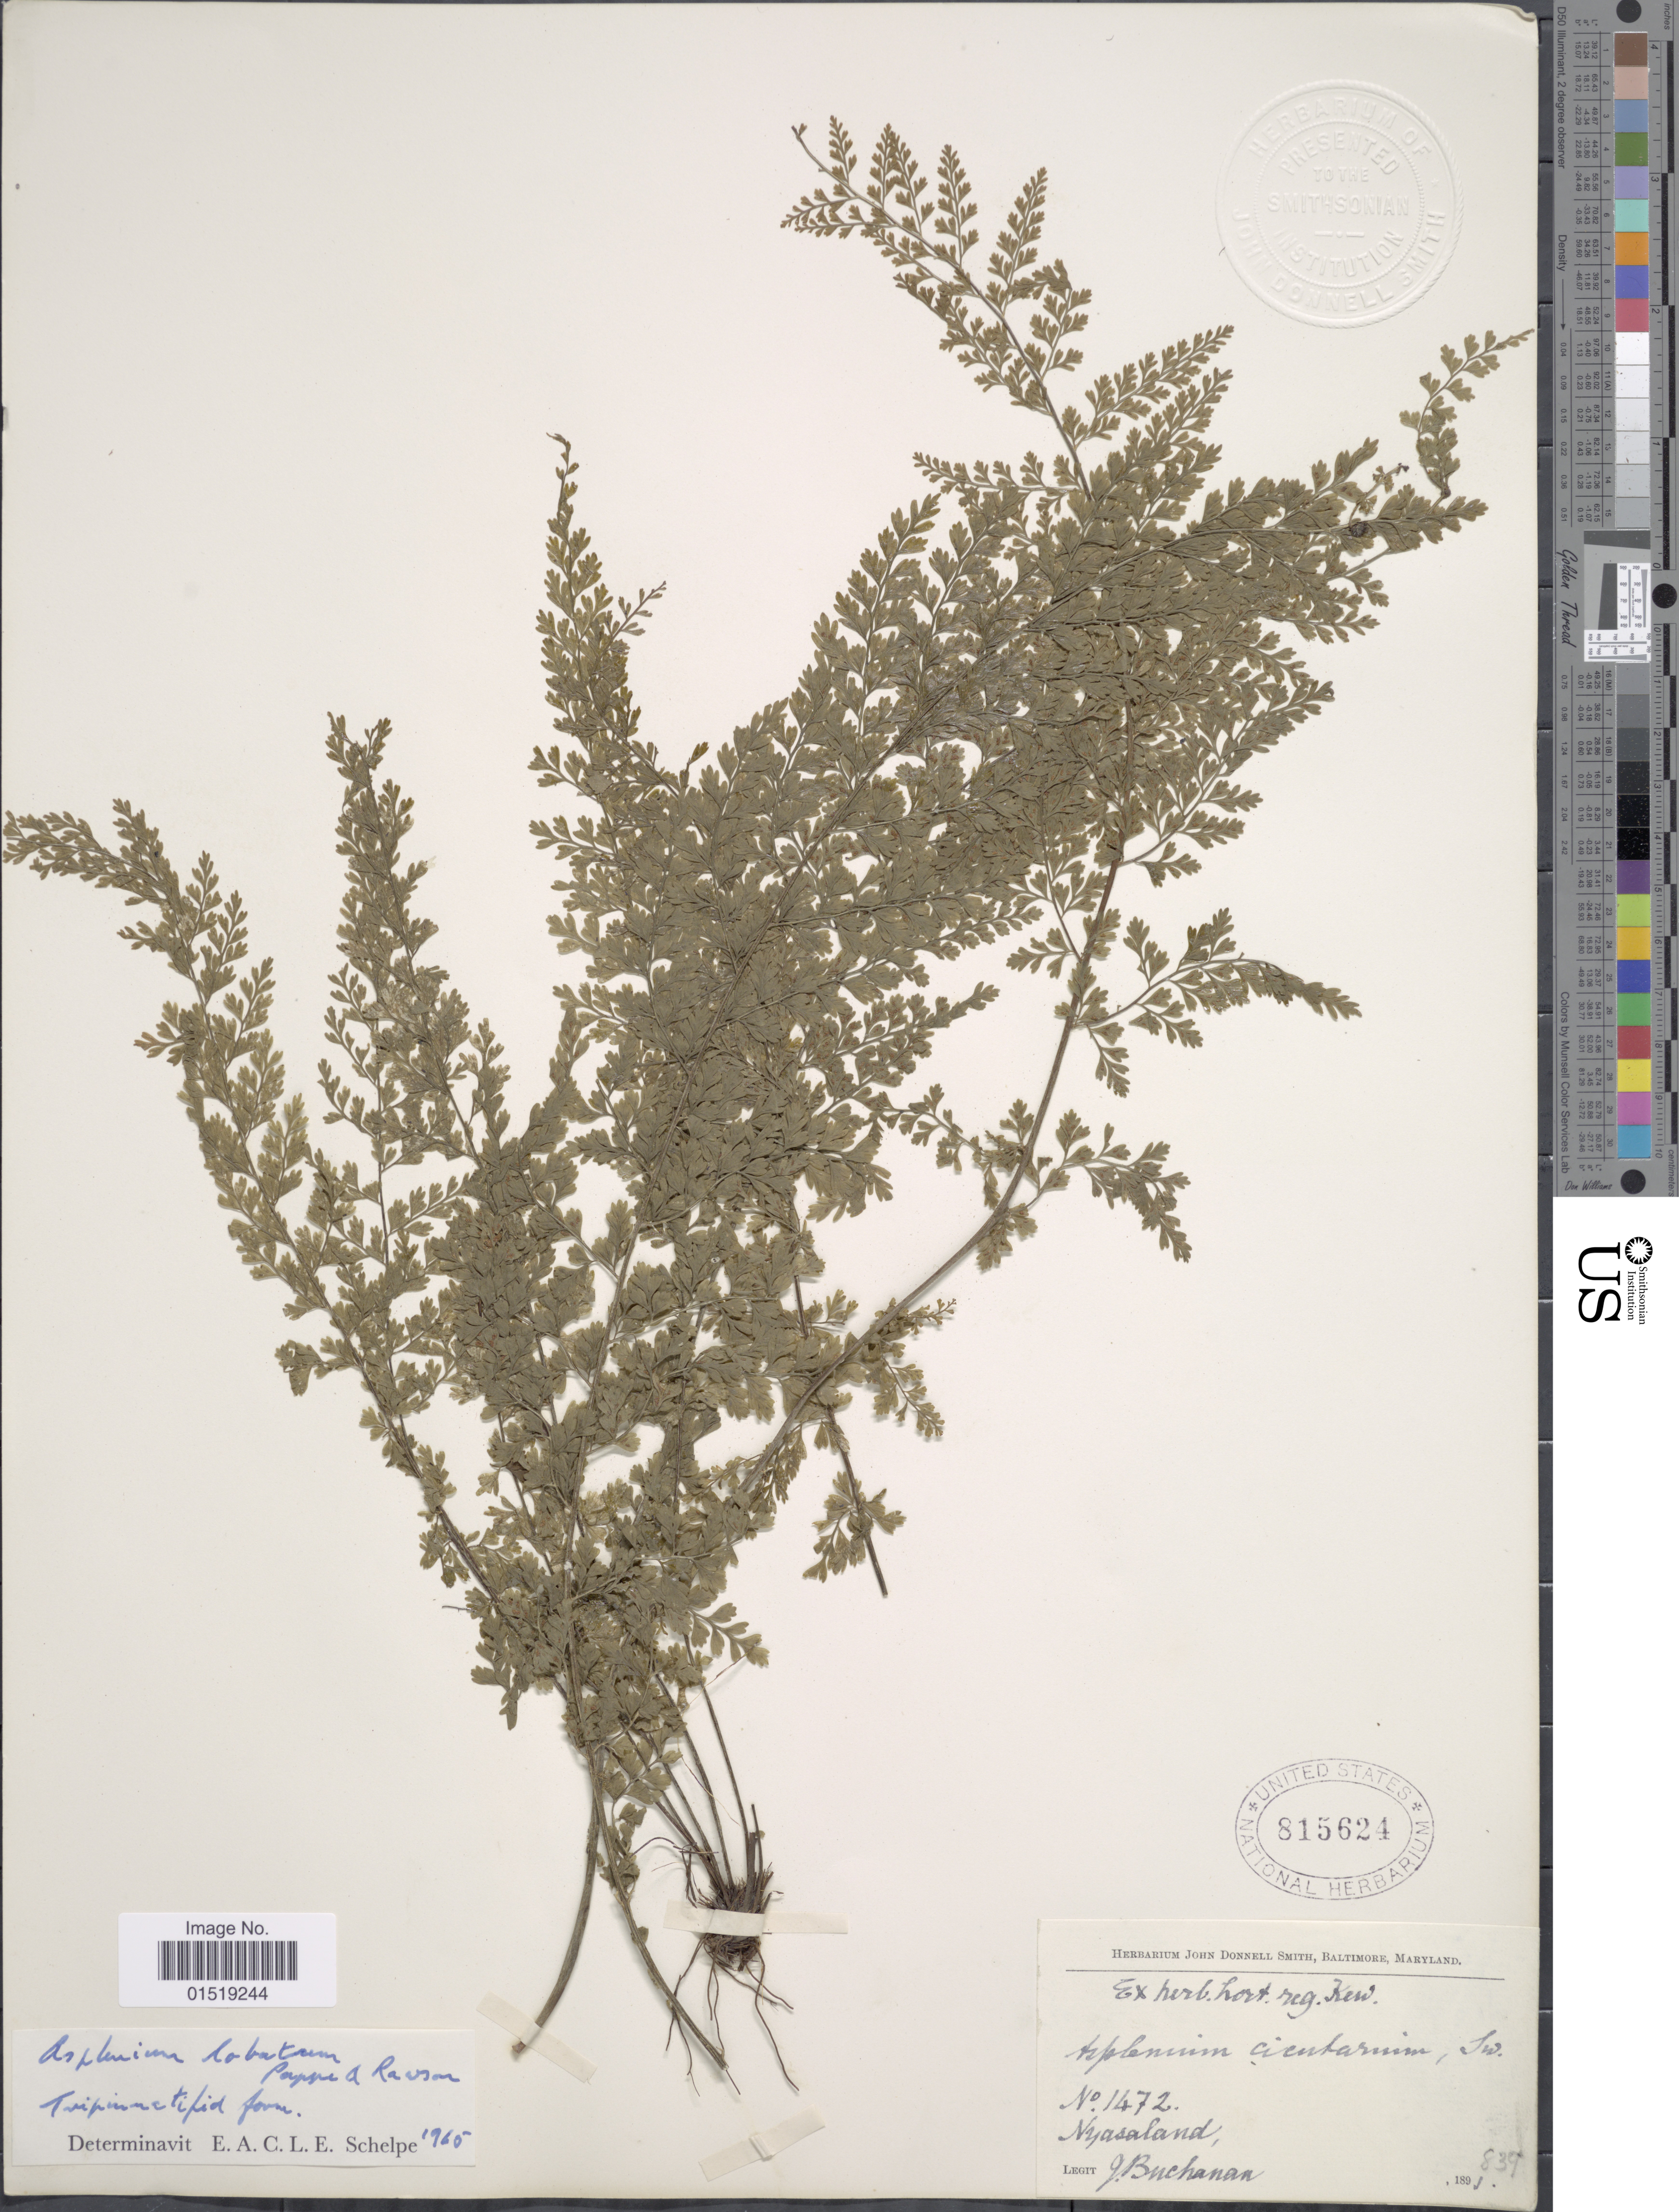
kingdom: Plantae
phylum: Tracheophyta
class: Polypodiopsida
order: Polypodiales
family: Aspleniaceae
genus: Asplenium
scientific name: Asplenium lobatum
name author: Pappe & Rawson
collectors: J. Buchanan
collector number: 1472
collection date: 1891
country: Malawi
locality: Nyasaland.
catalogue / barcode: US 815624